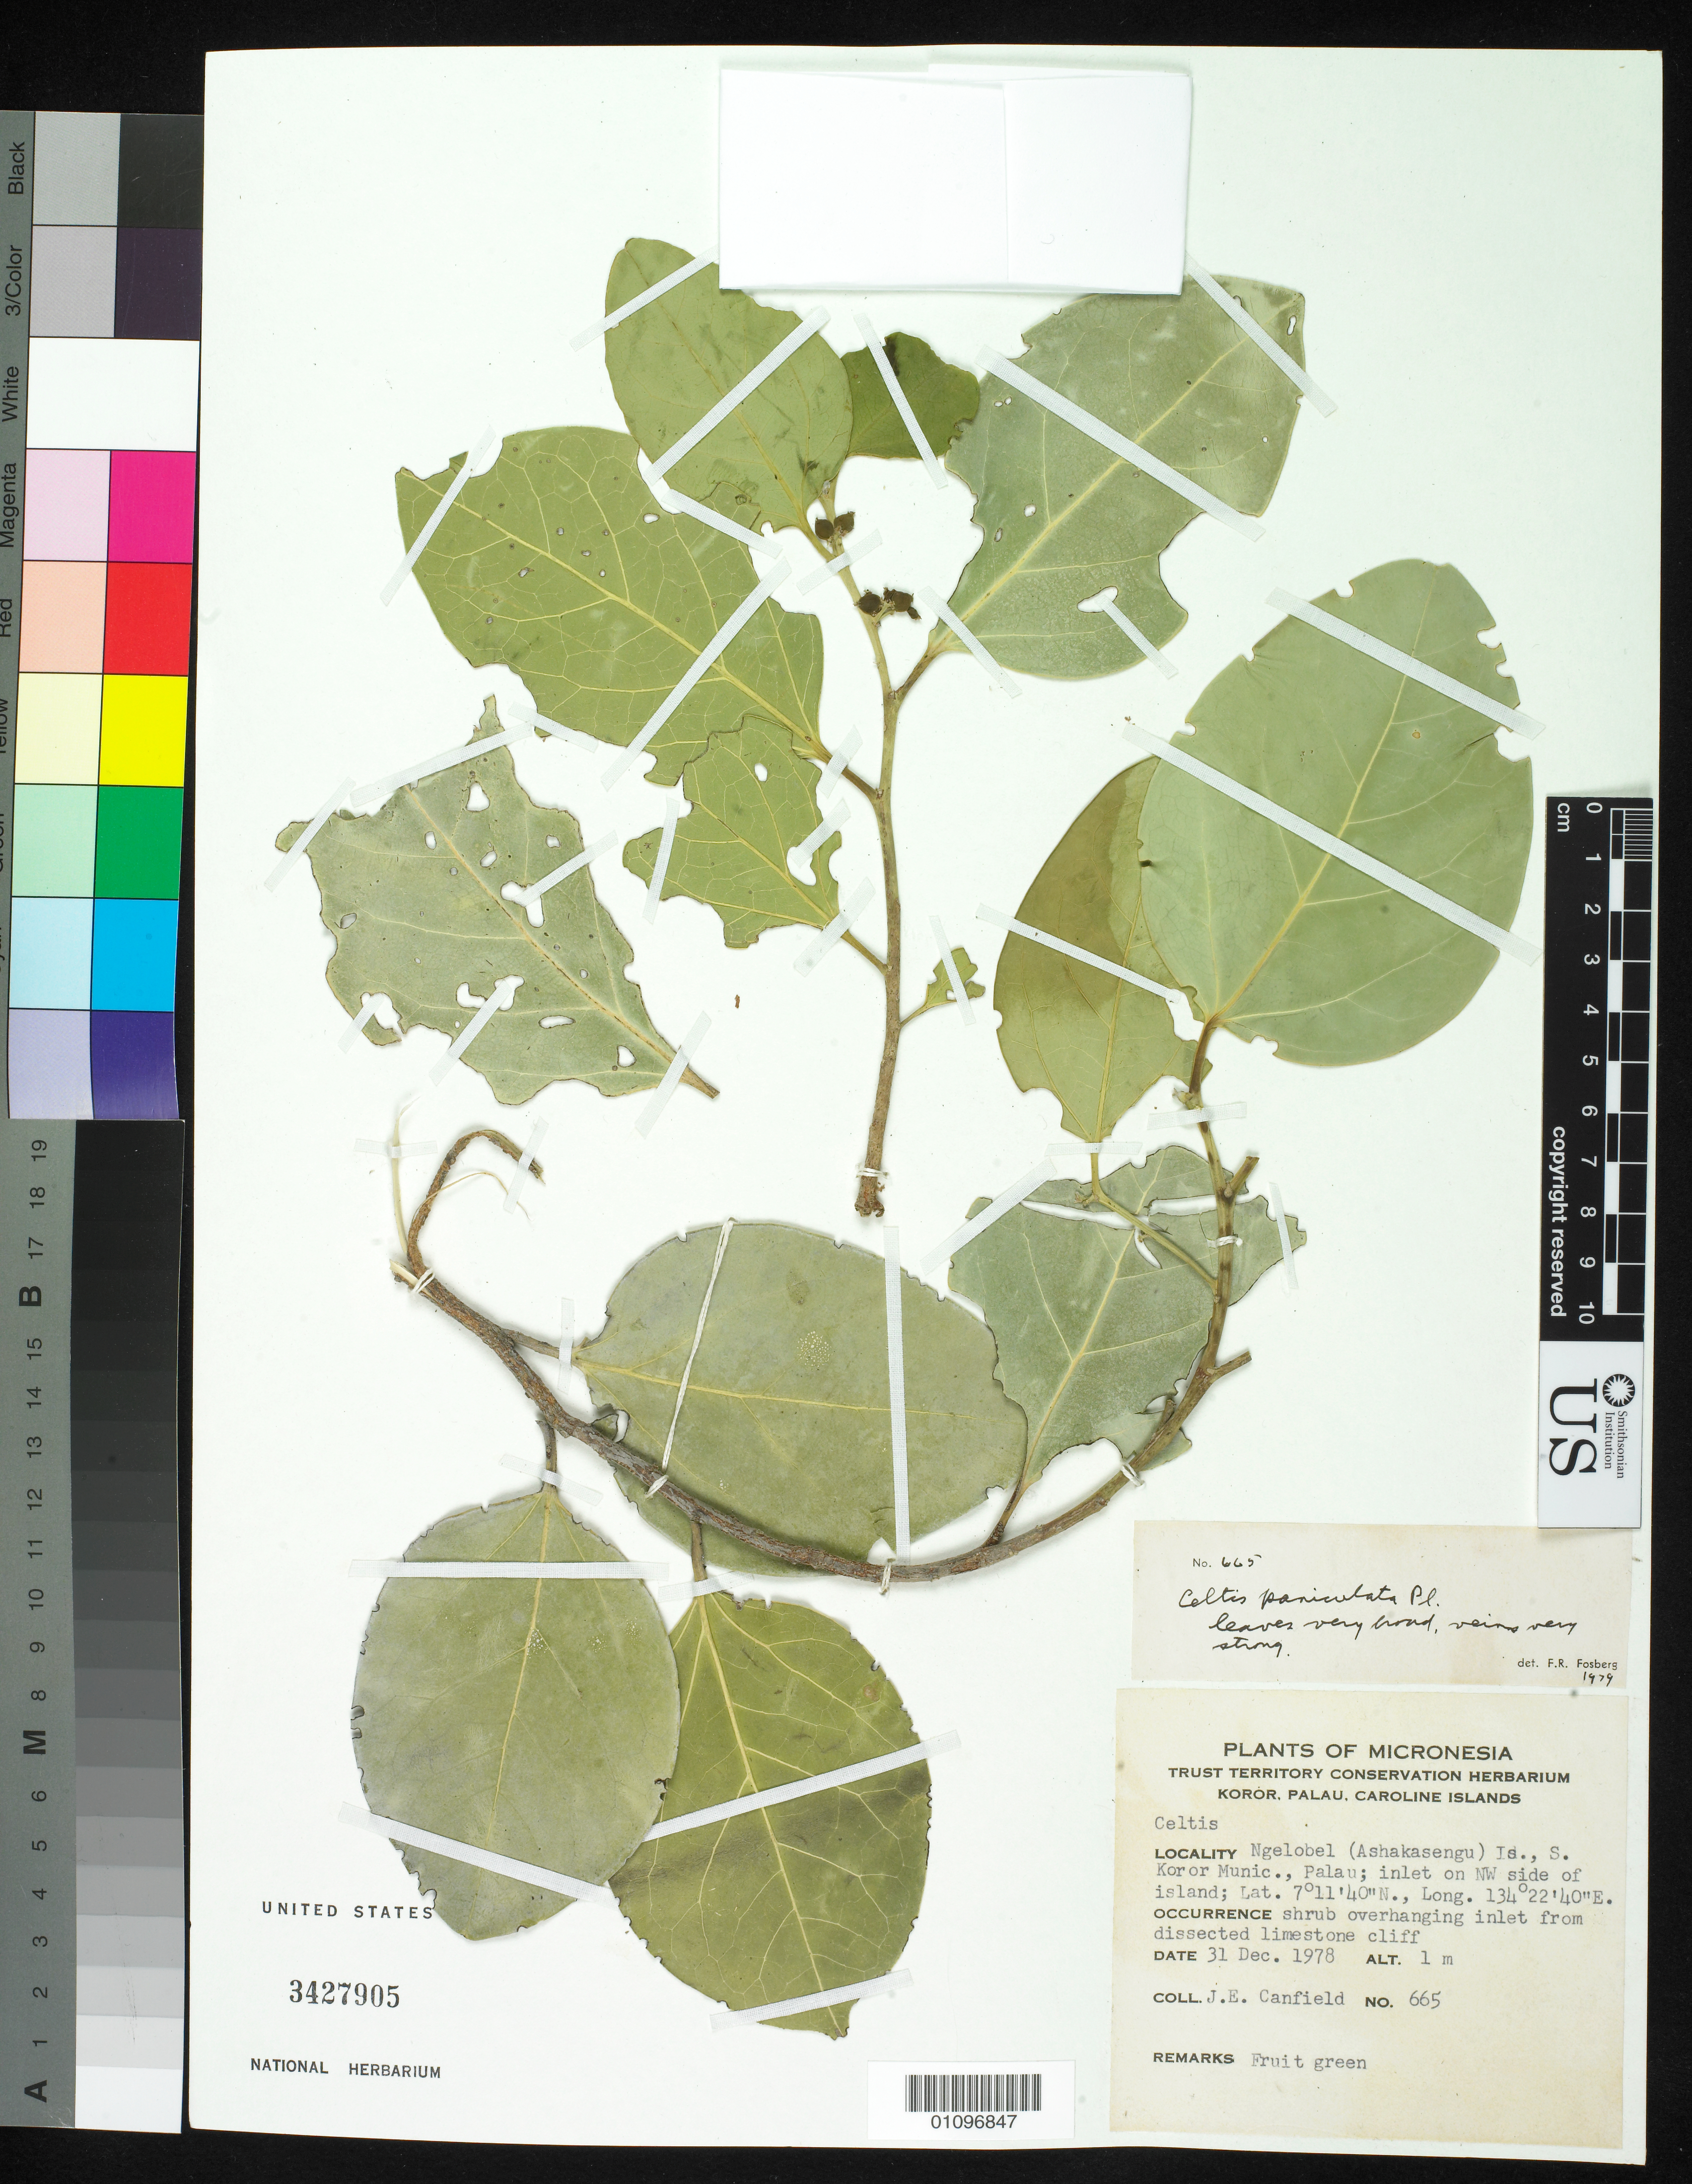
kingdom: Plantae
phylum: Tracheophyta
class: Magnoliopsida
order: Rosales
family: Cannabaceae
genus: Celtis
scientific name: Celtis paniculata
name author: (Endl.) Planch.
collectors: J. E. Canfield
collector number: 665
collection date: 1978-12-31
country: Palau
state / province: Koror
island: Ngelobel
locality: Ngelobel (Ashakasengu) Id., S. Koror Munic., Palau; inlet on NW side of island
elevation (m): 1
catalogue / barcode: US 3427905